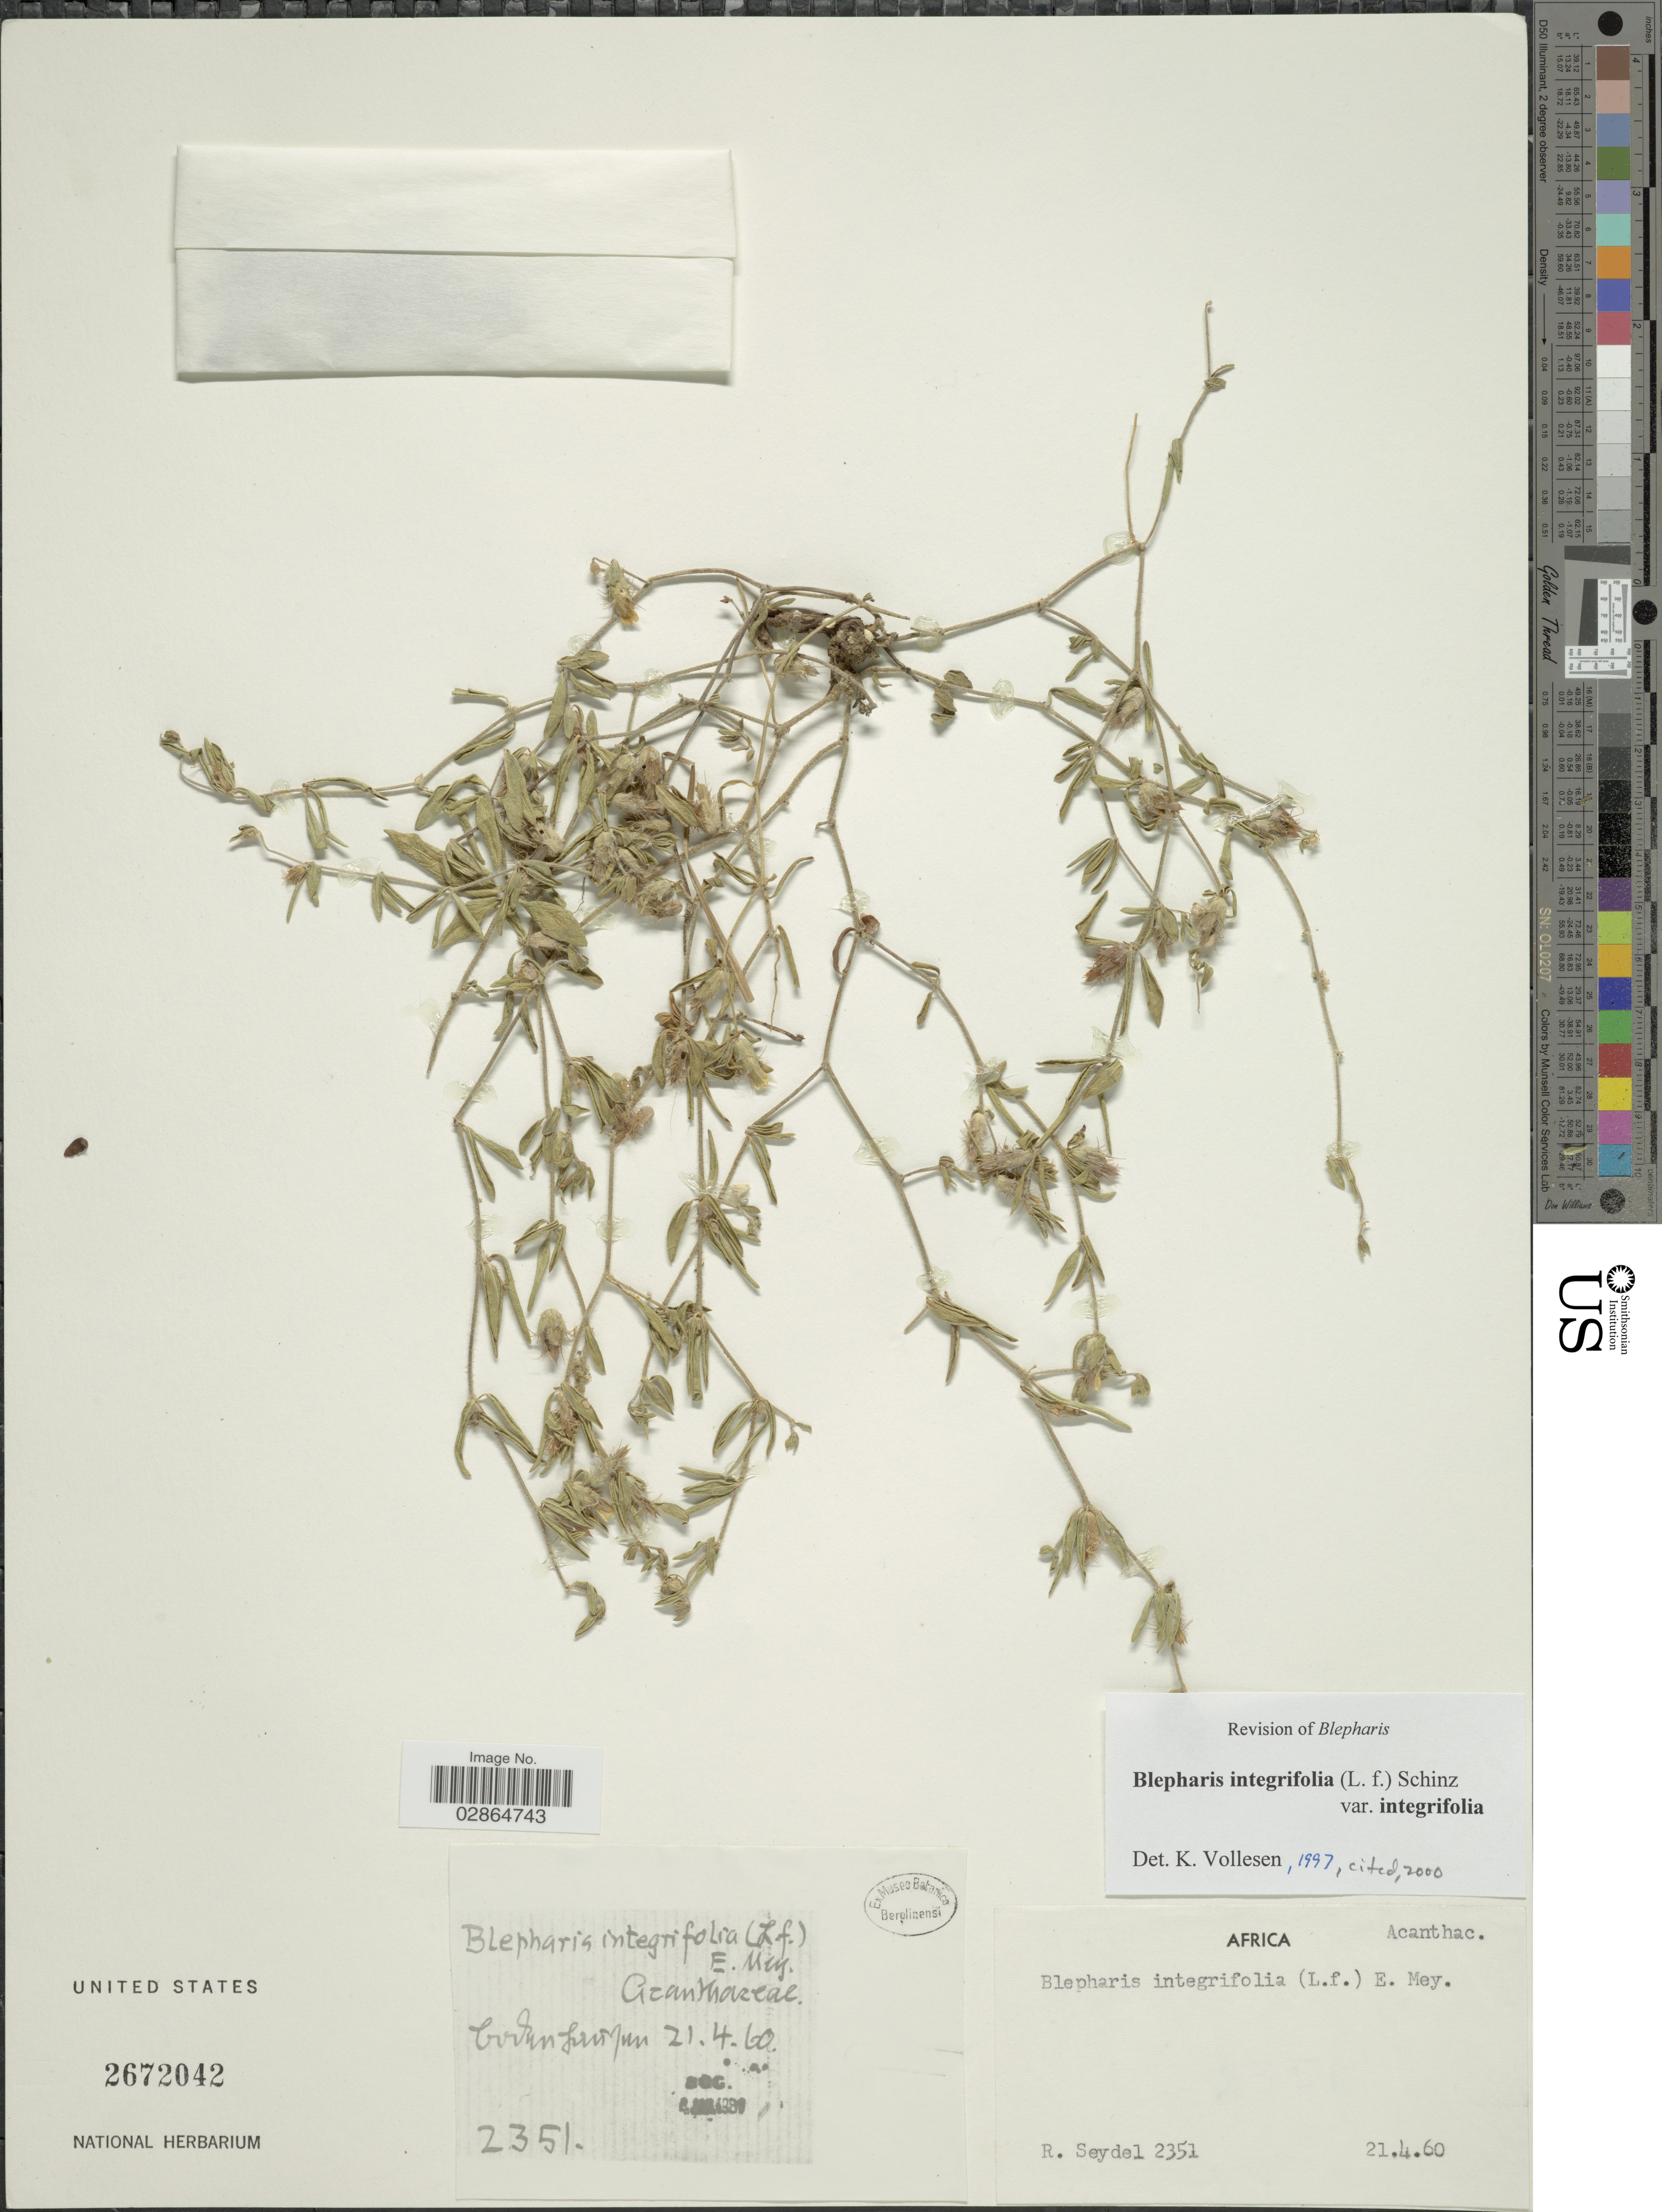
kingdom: Plantae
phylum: Tracheophyta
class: Magnoliopsida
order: Lamiales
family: Acanthaceae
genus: Blepharis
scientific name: Blepharis integrifolia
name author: (L. f.) E. Mey. & Drège ex Schinz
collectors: R. Seydel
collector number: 2351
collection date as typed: Transcribed d/m/y: 21/4/60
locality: Africa, Codansaris [interpreted].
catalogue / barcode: US 2672042